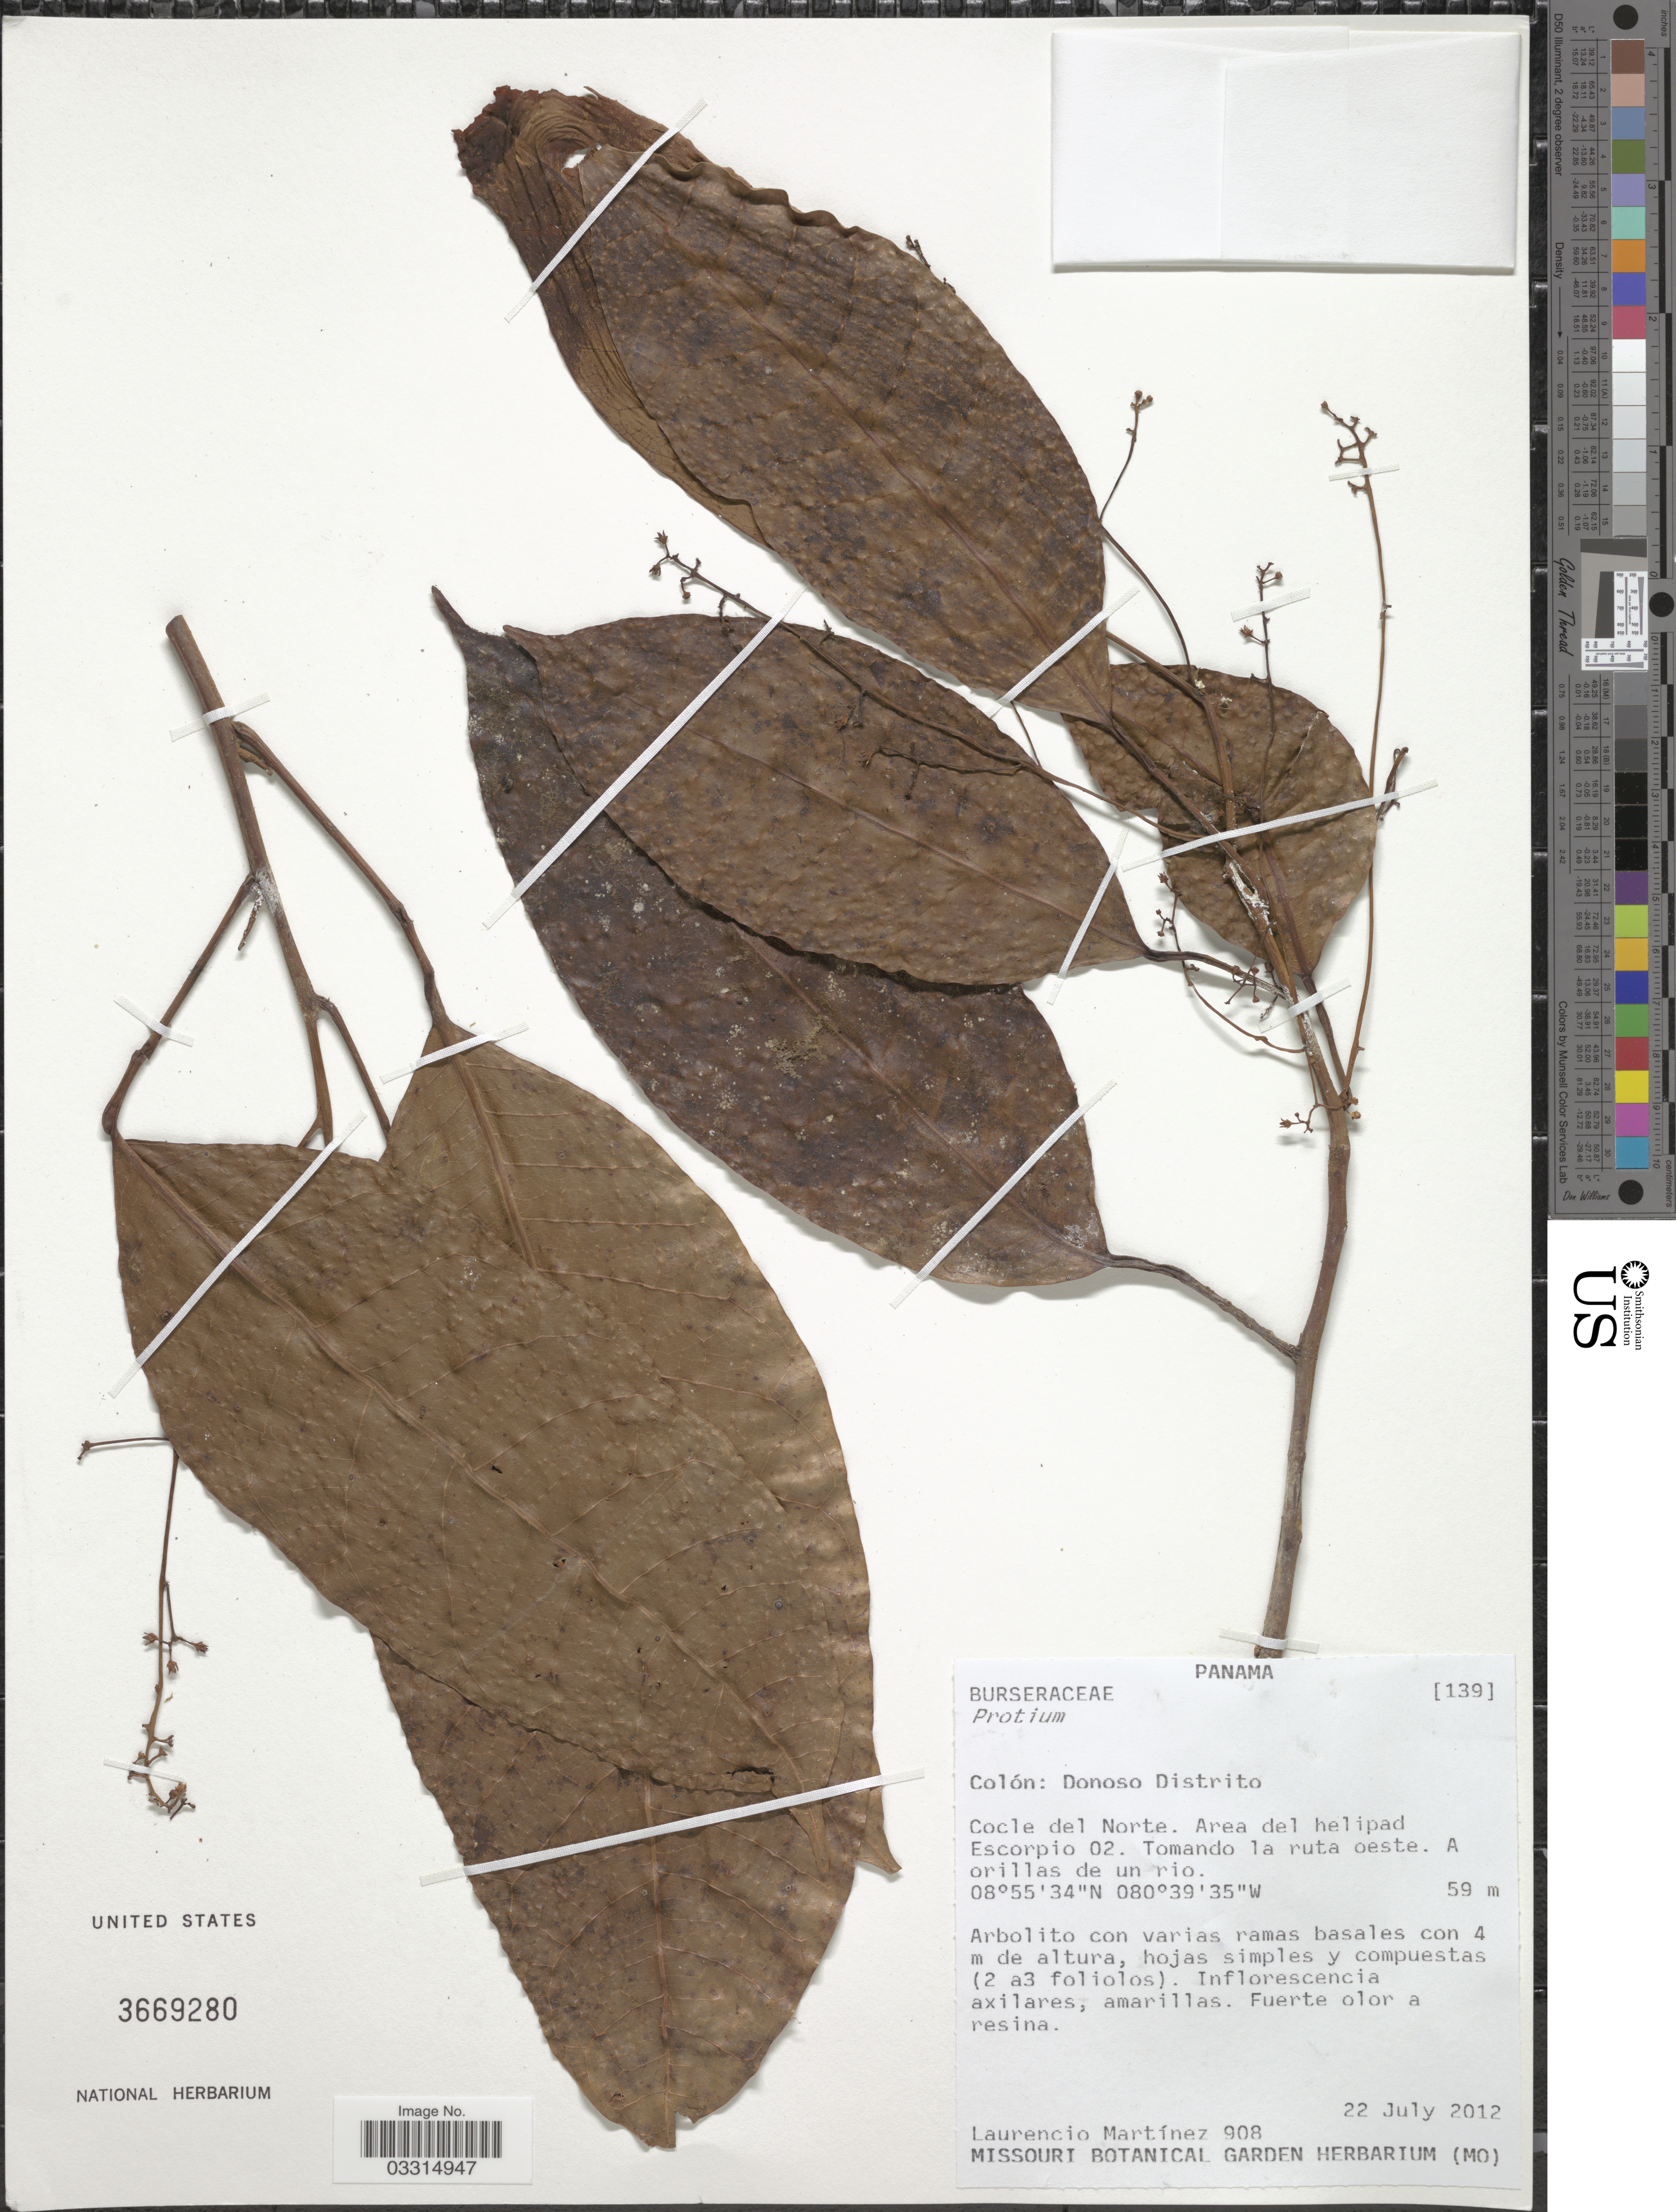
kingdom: Plantae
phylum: Tracheophyta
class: Magnoliopsida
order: Sapindales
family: Burseraceae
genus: Protium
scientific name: Protium sp.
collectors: L. Martinez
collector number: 908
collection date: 2012-07-22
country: Panama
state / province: Colón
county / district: Donoso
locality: Donoso Distrito. Cocle del Norte. Area del helipad Escorpio 02. Tomando la ruta oeste. A orillas de un rio.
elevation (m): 59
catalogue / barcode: US 3669280